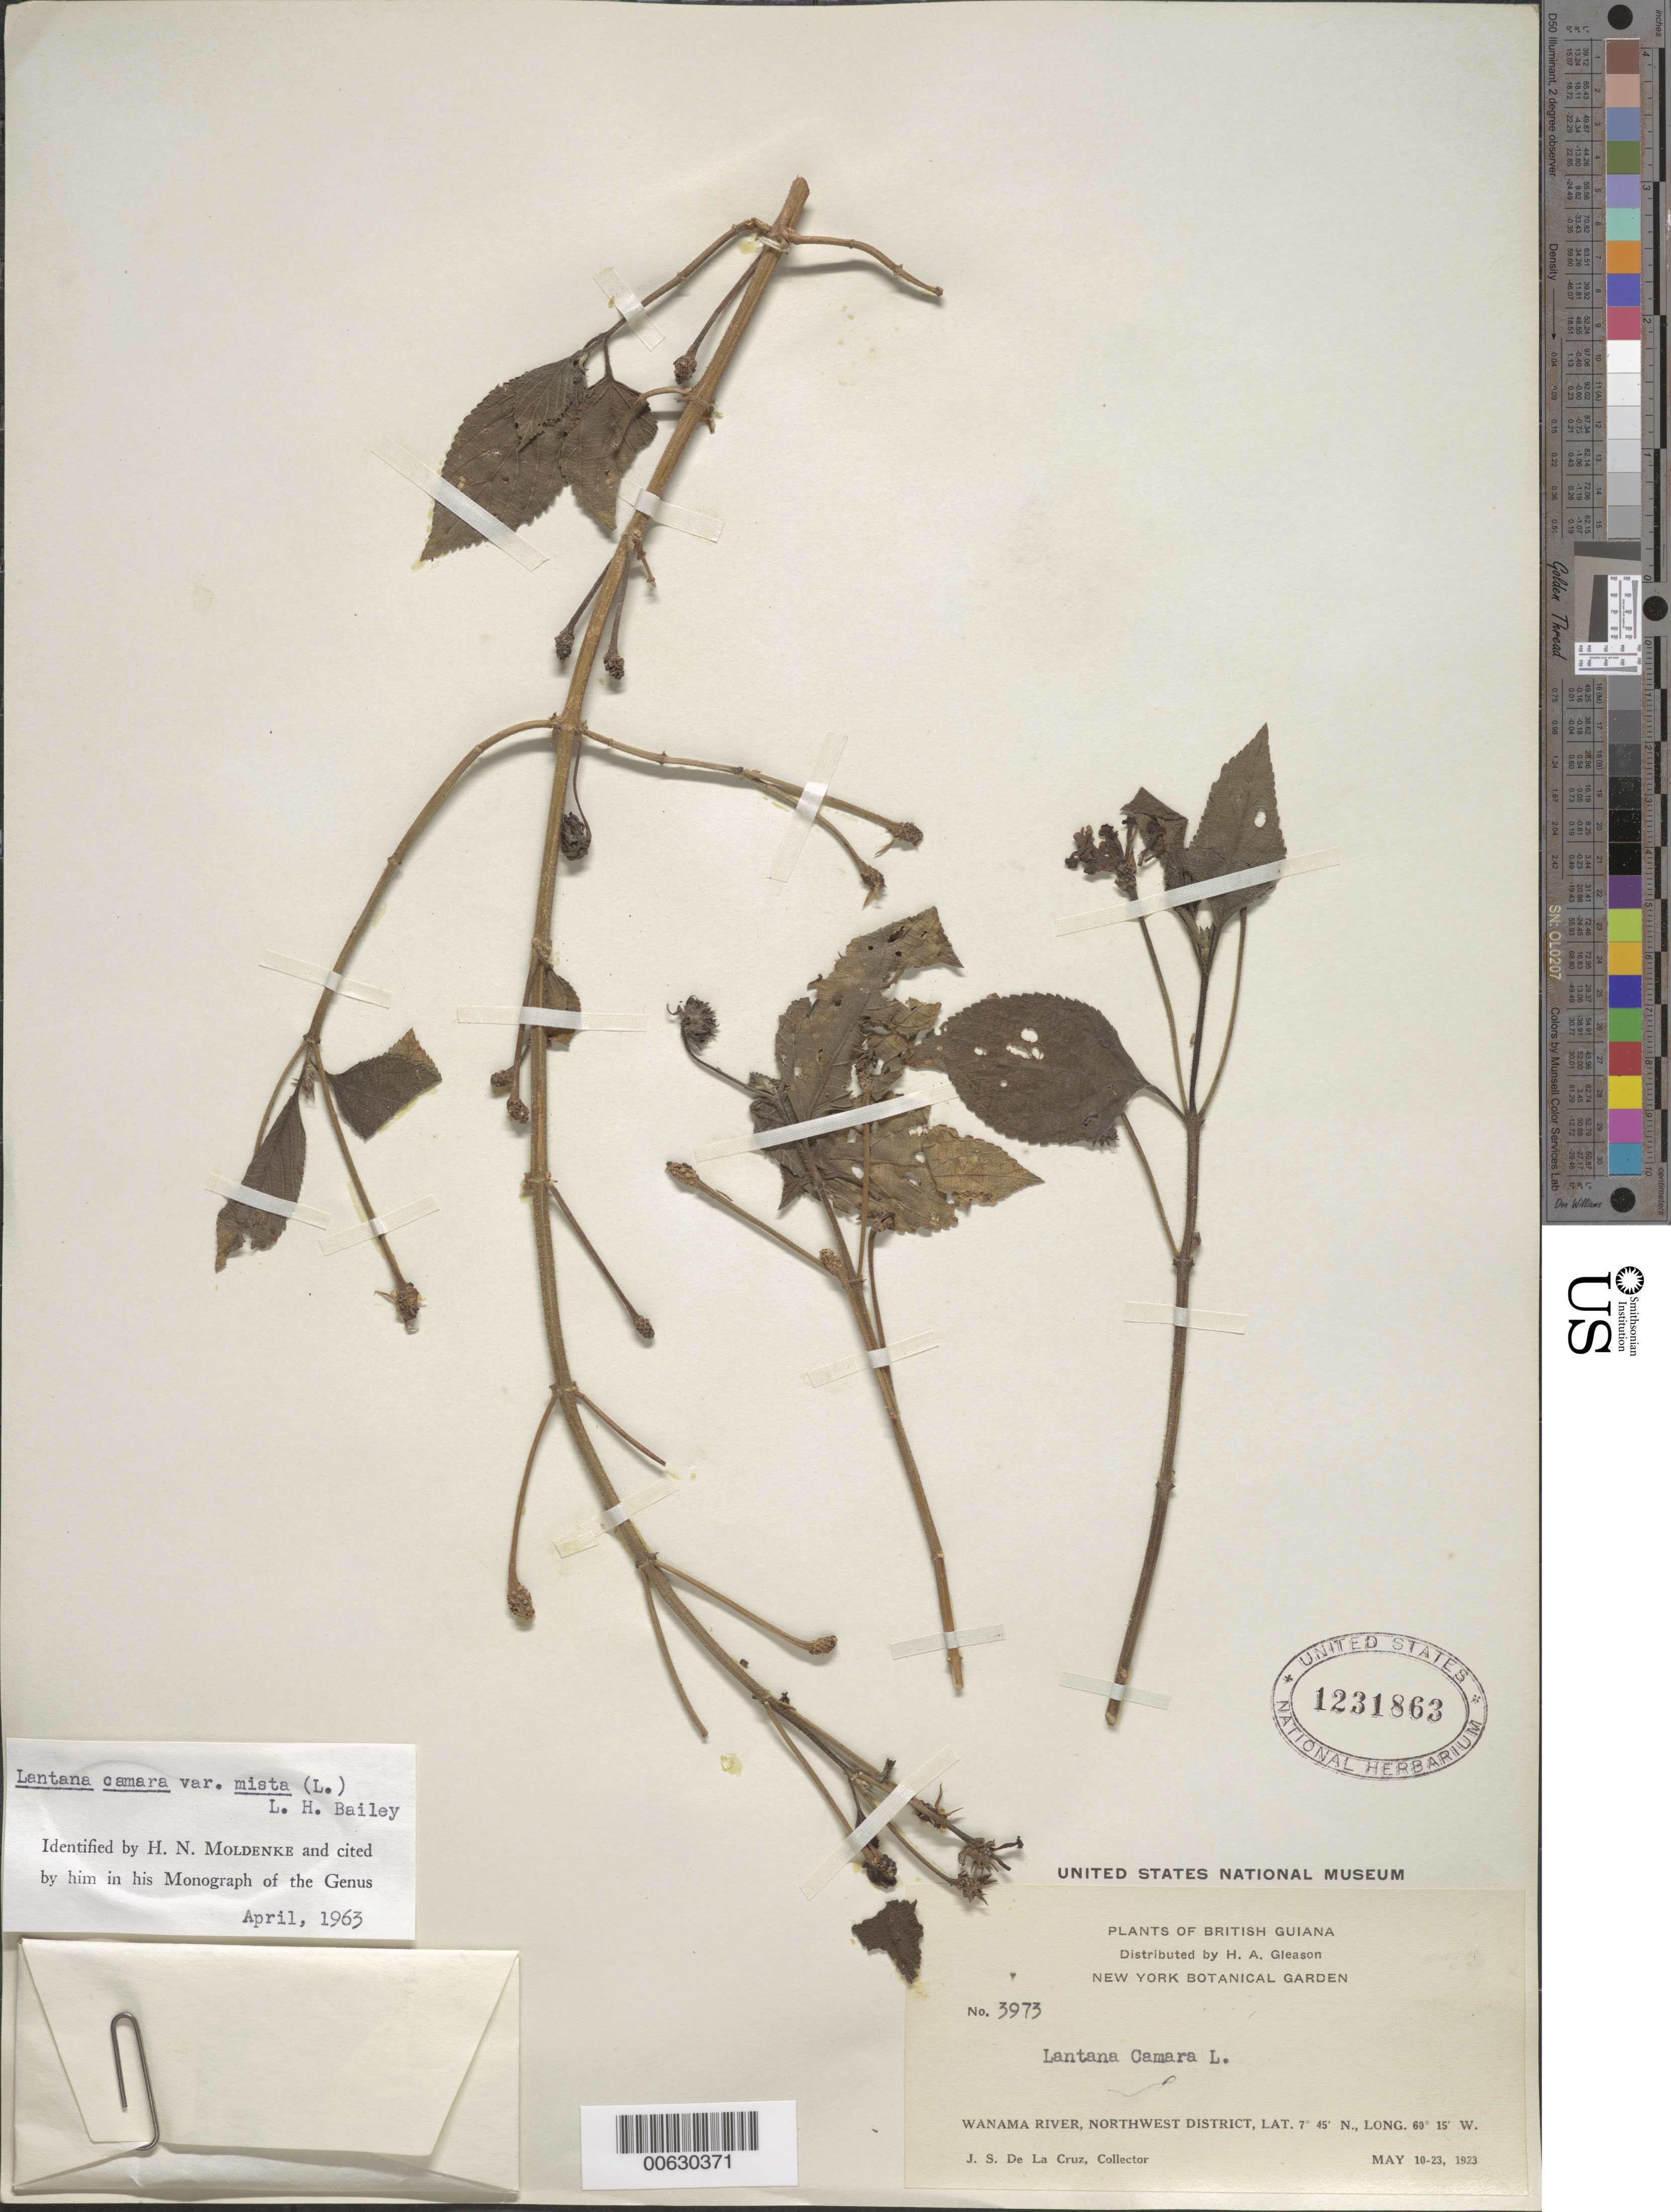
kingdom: Plantae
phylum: Tracheophyta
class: Magnoliopsida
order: Lamiales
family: Verbenaceae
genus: Lantana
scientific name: Lantana camara var. mista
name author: (L.) L.H. Bailey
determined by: Moldenke, H. N.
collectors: J. S. de la Cruz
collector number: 3973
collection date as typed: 10-May-23 to 23-May-23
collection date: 1923-05-10/1923-05-23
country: Guyana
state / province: Barima-Waini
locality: Wanama R., NW District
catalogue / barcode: US 1231863